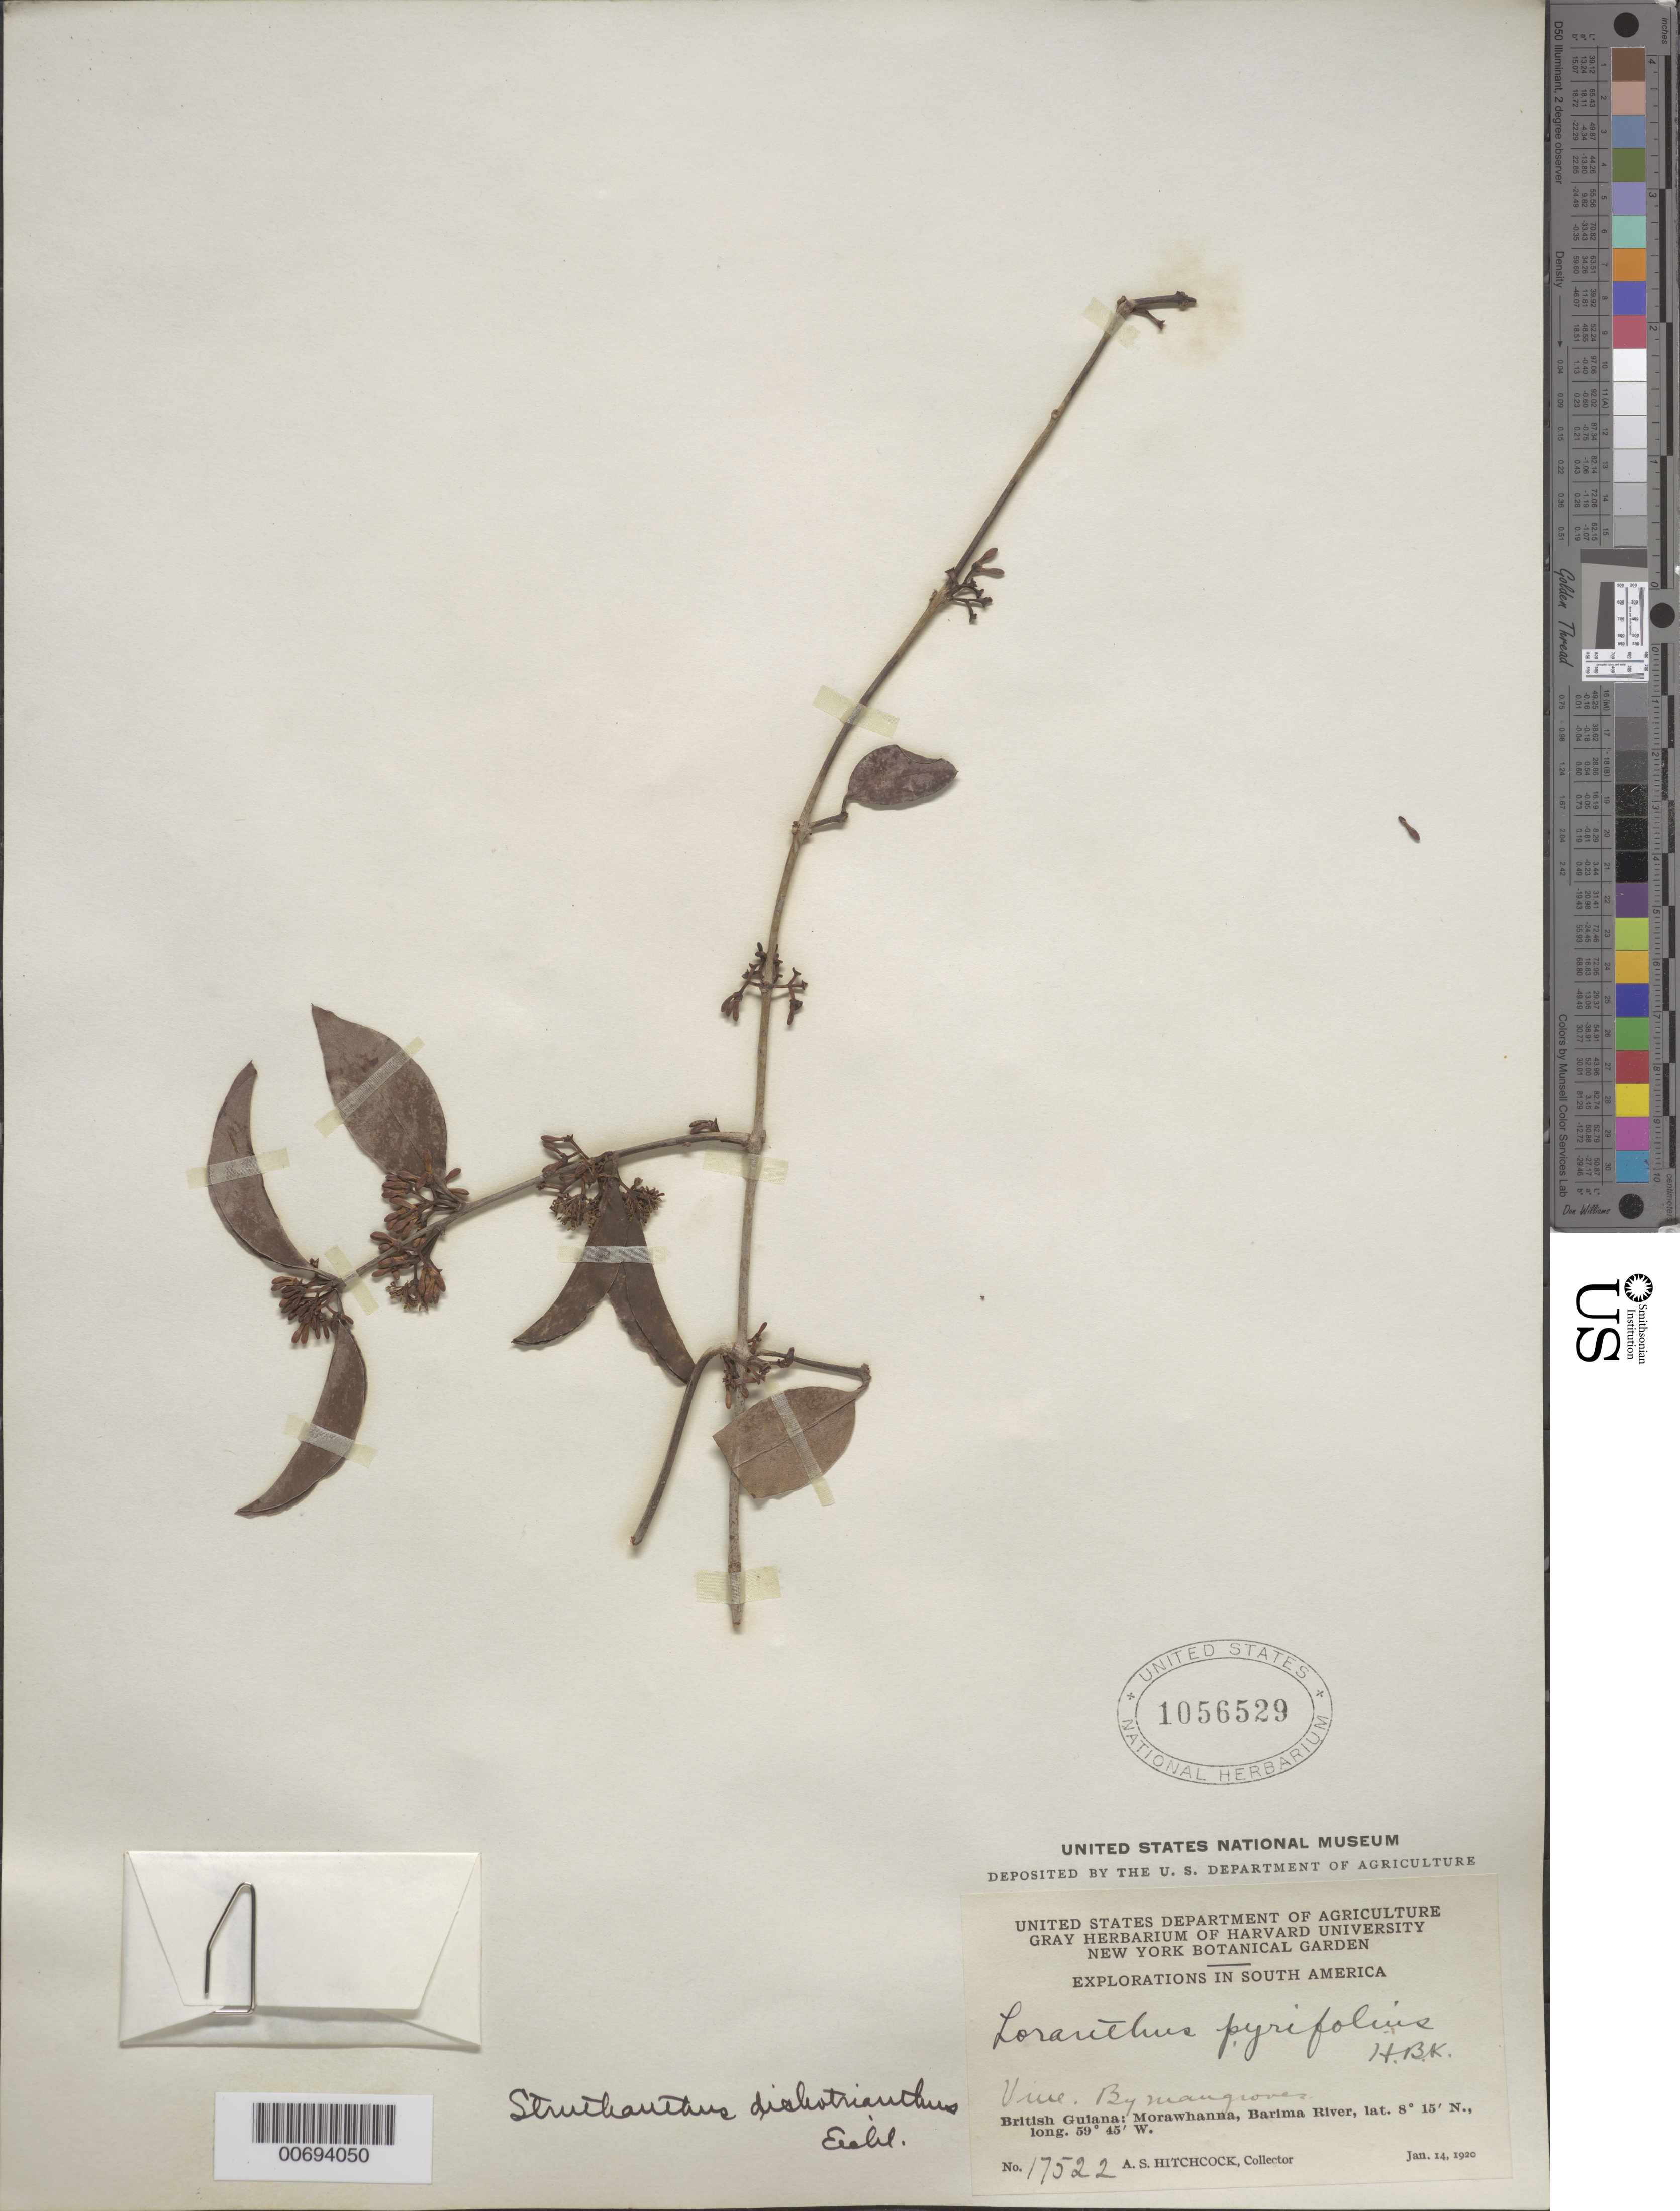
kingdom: Plantae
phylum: Tracheophyta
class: Magnoliopsida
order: Santalales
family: Loranthaceae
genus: Loranthus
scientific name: Loranthus pyrifolius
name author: Kunth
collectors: A. S. Hitchcock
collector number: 17522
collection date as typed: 14-Jan-20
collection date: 1920-01-14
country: Guyana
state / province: Barima-Waini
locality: Morawhanna, vic., Barima R.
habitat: Vive. By mangroves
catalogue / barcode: US 1056529